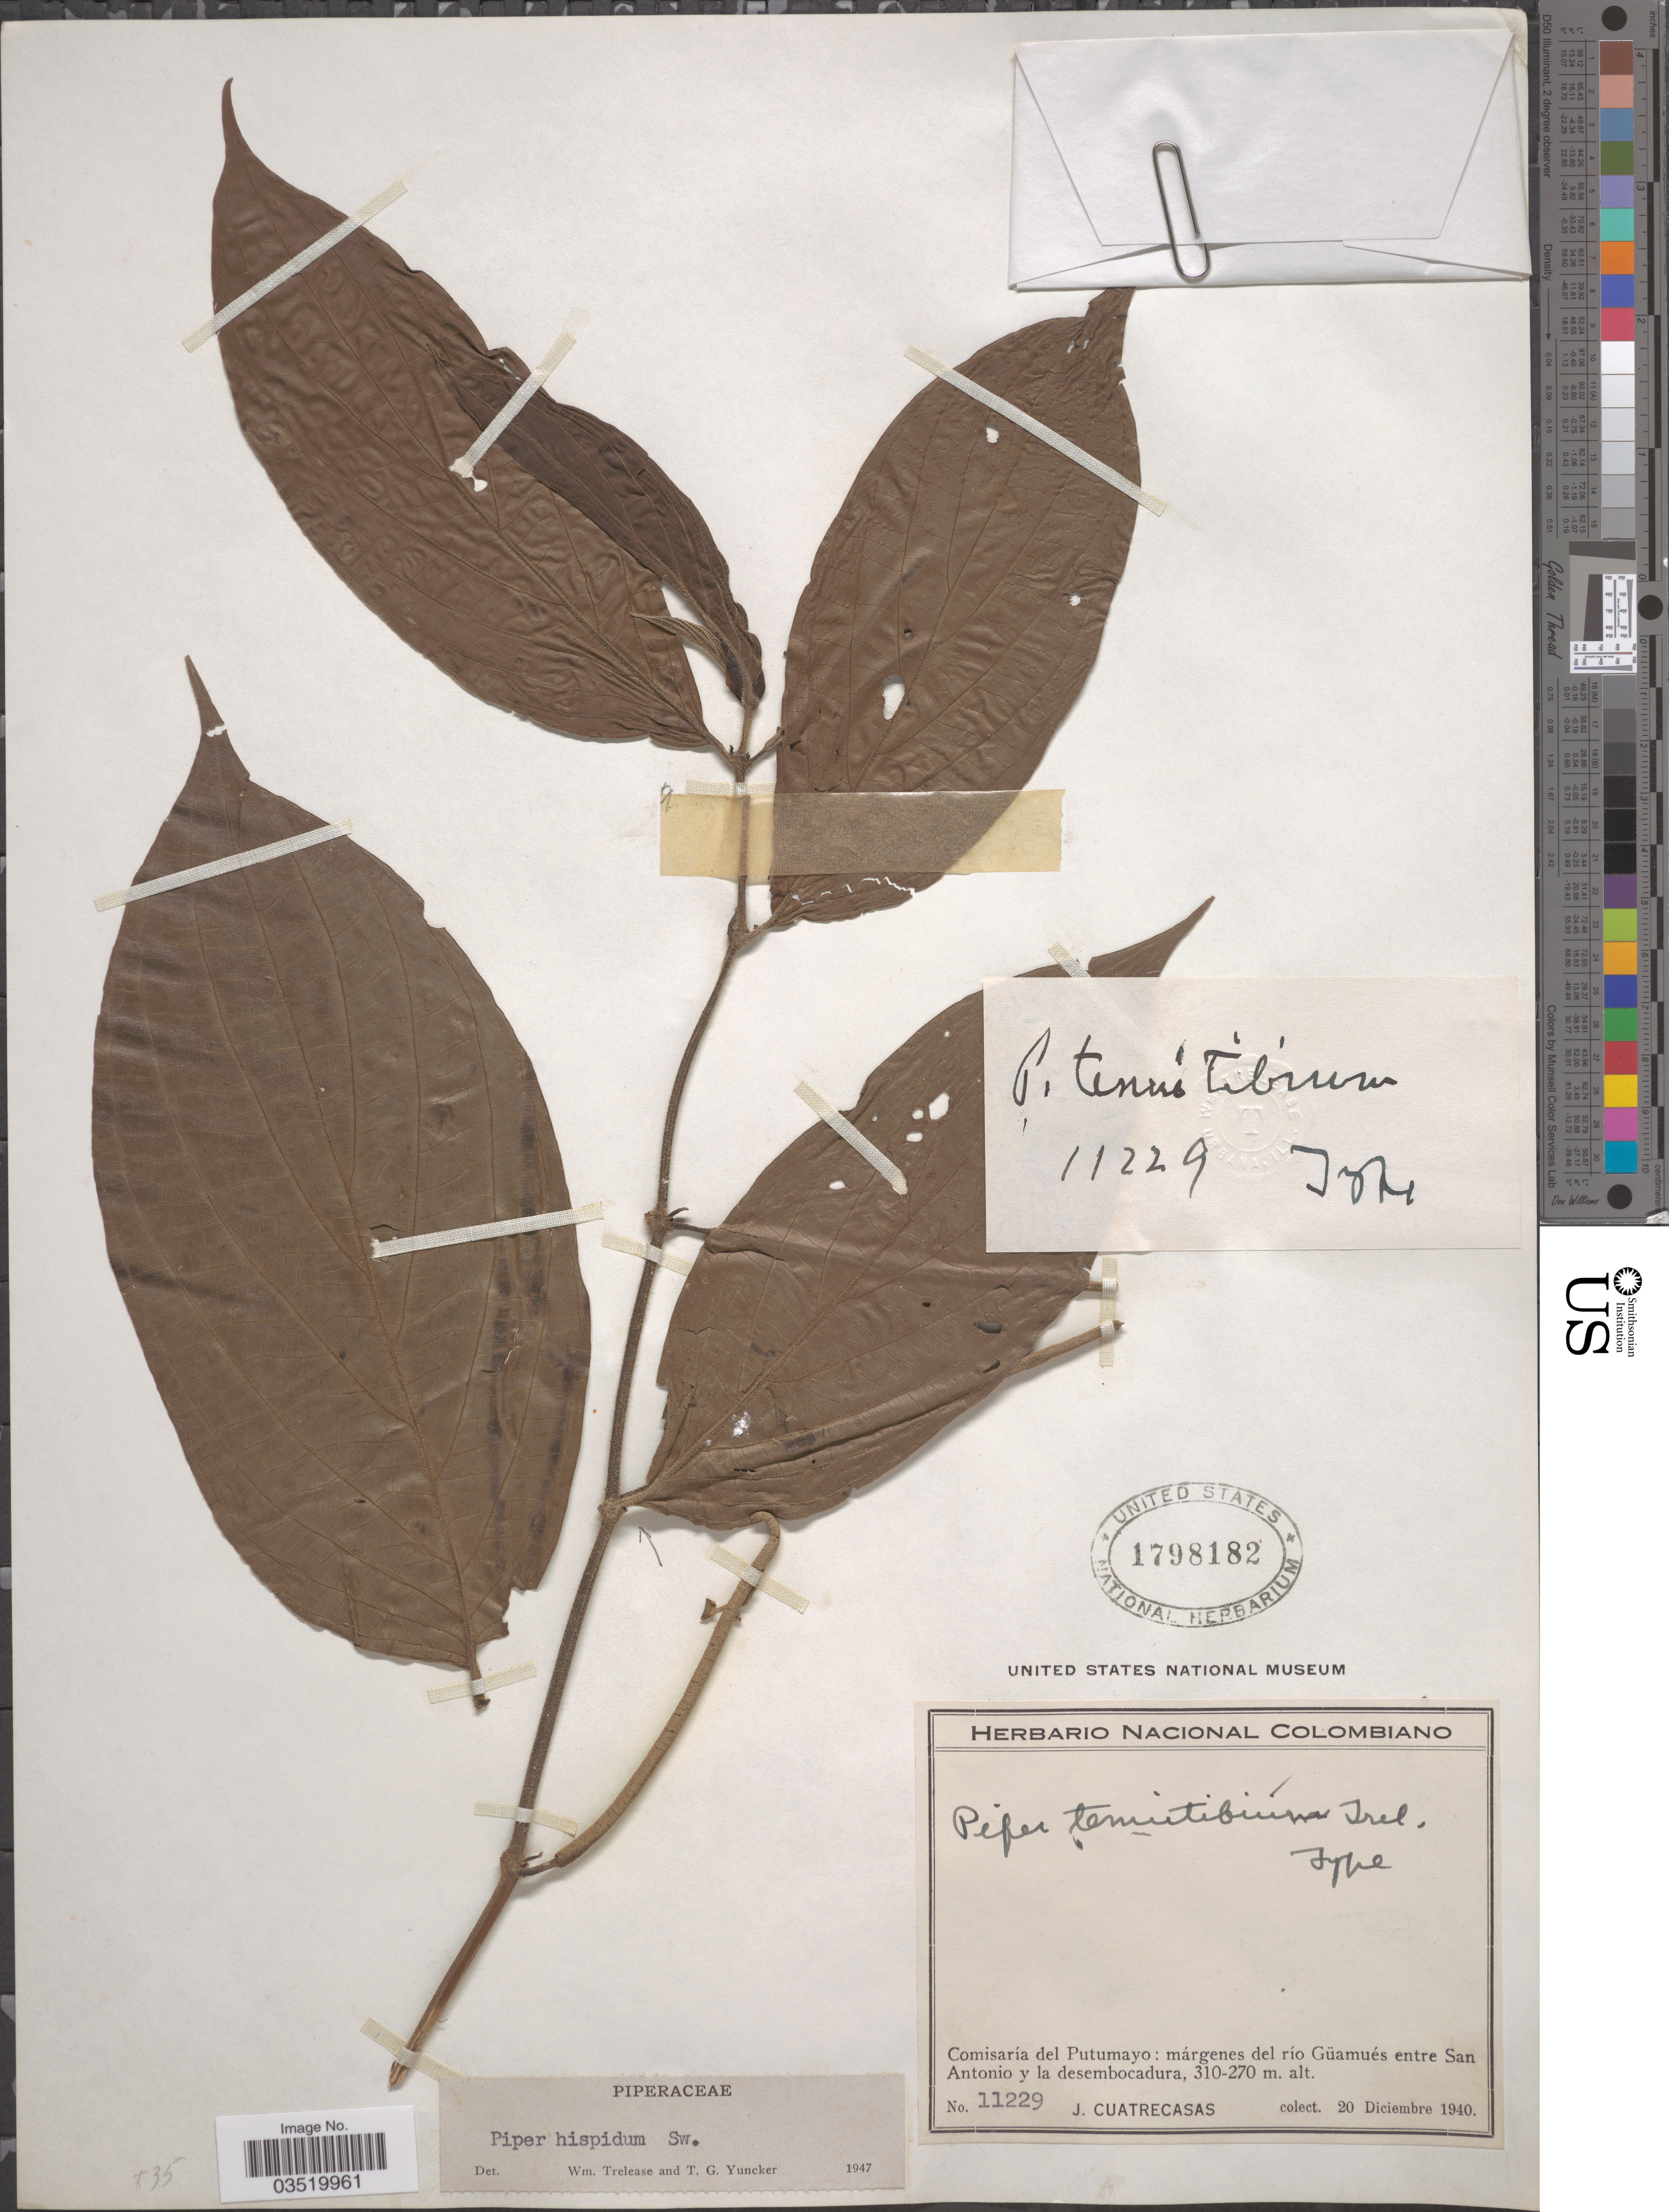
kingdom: Plantae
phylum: Tracheophyta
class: Magnoliopsida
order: Piperales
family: Piperaceae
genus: Piper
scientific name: Piper hispidum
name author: Sw.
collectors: J. Cuatrecasas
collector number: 11229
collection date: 1940-12-20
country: Colombia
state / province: Putumayo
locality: Comisaría del Putumayo: márgenes del río Güamués entre San Antonio y la desembocadura.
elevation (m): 270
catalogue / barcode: US 1798182